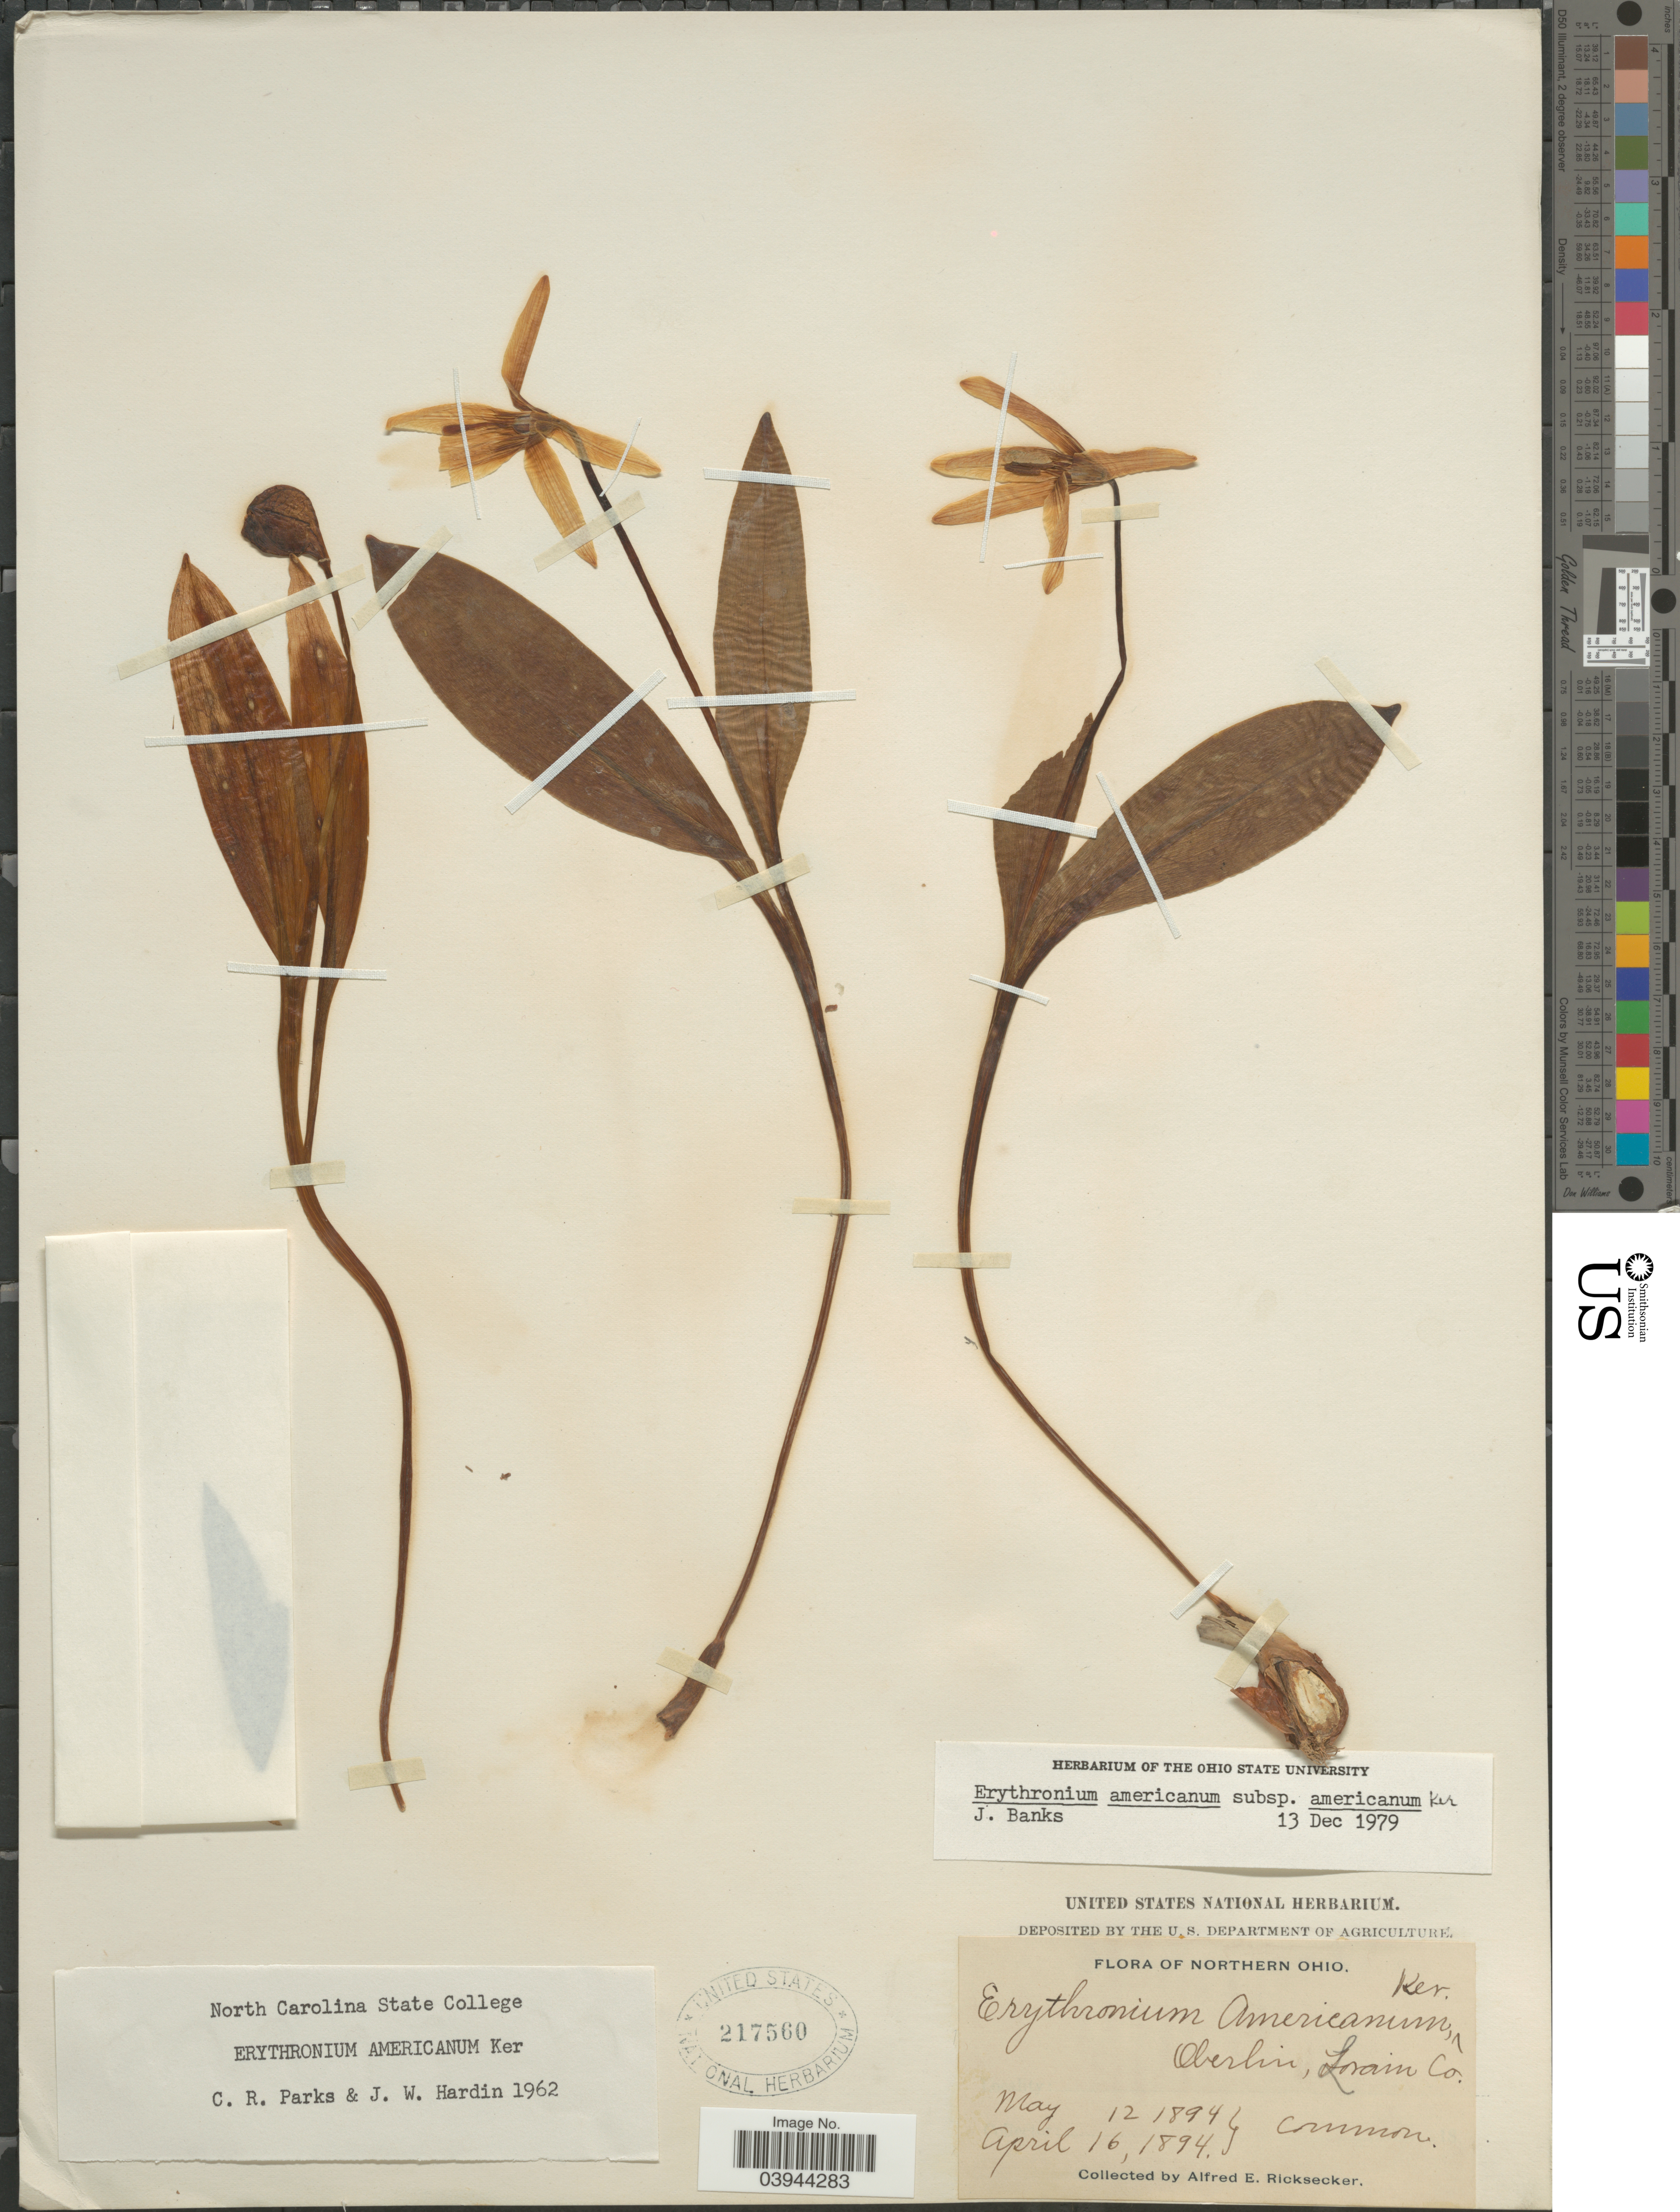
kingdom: Plantae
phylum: Tracheophyta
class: Liliopsida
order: Liliales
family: Liliaceae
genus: Erythronium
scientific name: Erythronium americanum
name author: Ker Gawl.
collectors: A. E. Ricksecker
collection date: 1894-04-16/1894-05-12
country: United States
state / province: Ohio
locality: Northern Ohio. Oberlin, Lorain Co.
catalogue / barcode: US 217560